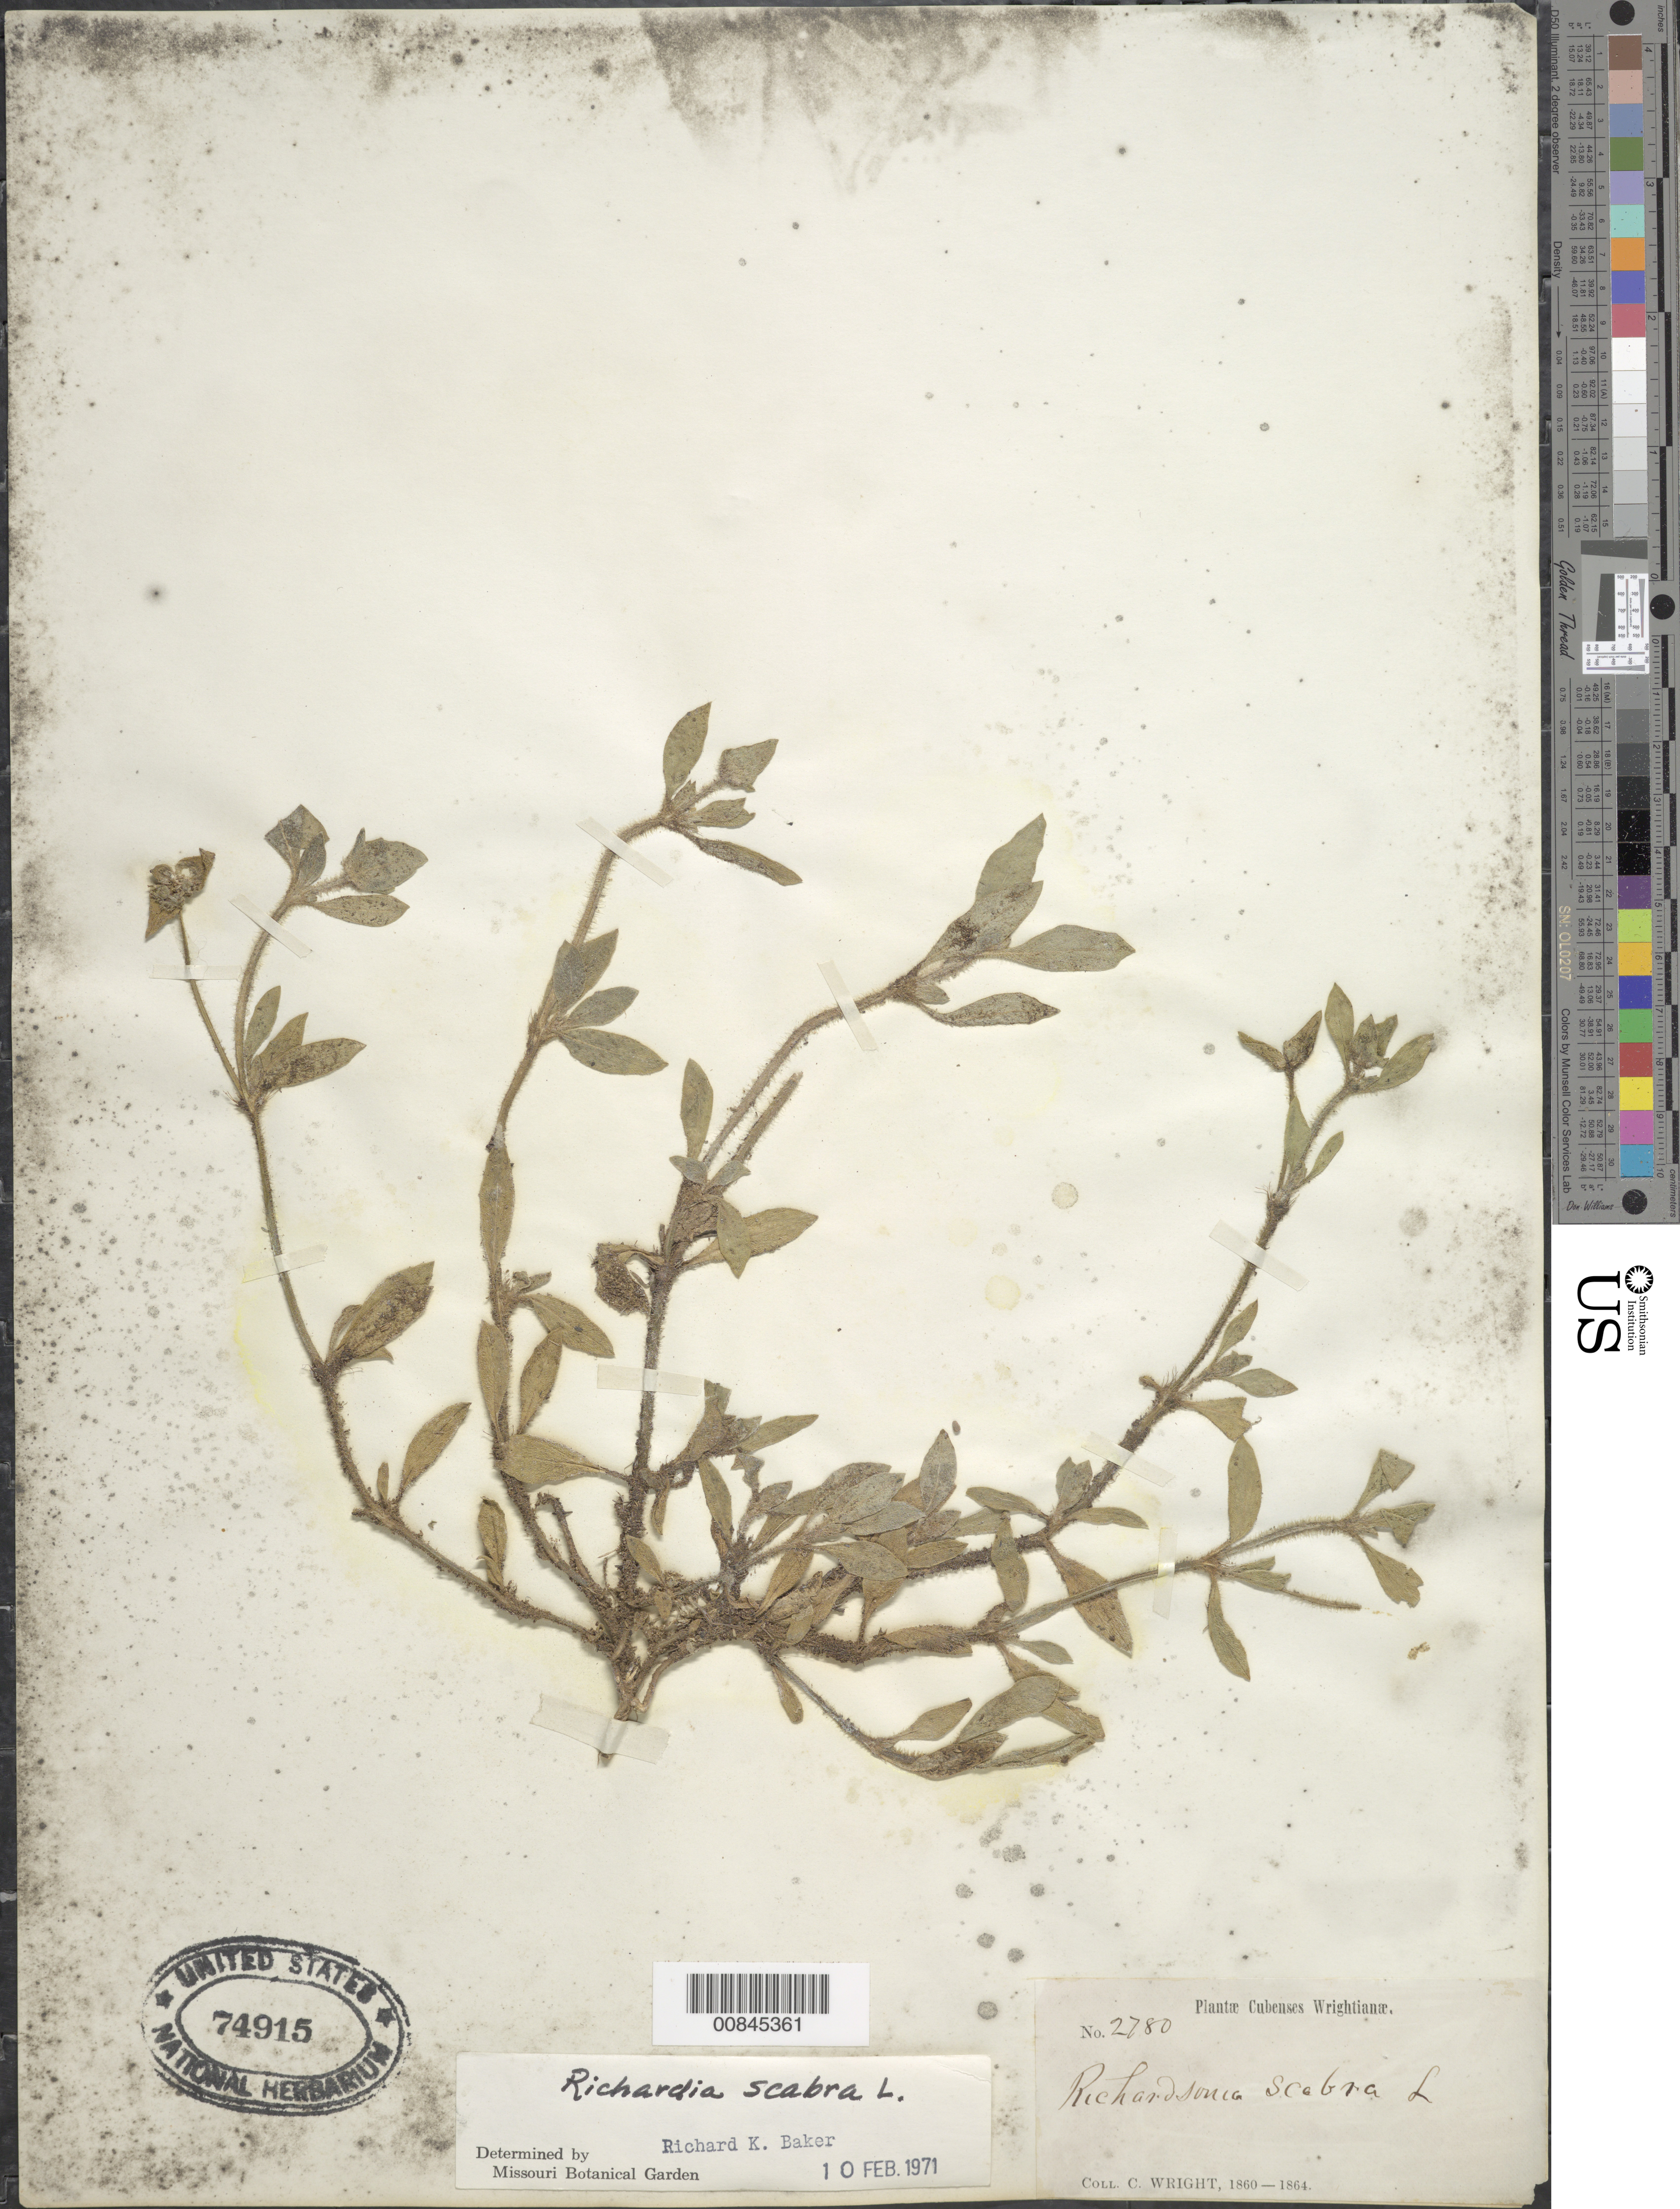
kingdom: Plantae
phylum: Tracheophyta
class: Magnoliopsida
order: Gentianales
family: Rubiaceae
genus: Richardia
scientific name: Richardia scabra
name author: L.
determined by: Baker, R. K.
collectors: C. Wright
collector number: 2780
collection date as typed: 1860 to -- --- 1864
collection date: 1860/1864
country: Cuba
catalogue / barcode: US 74915